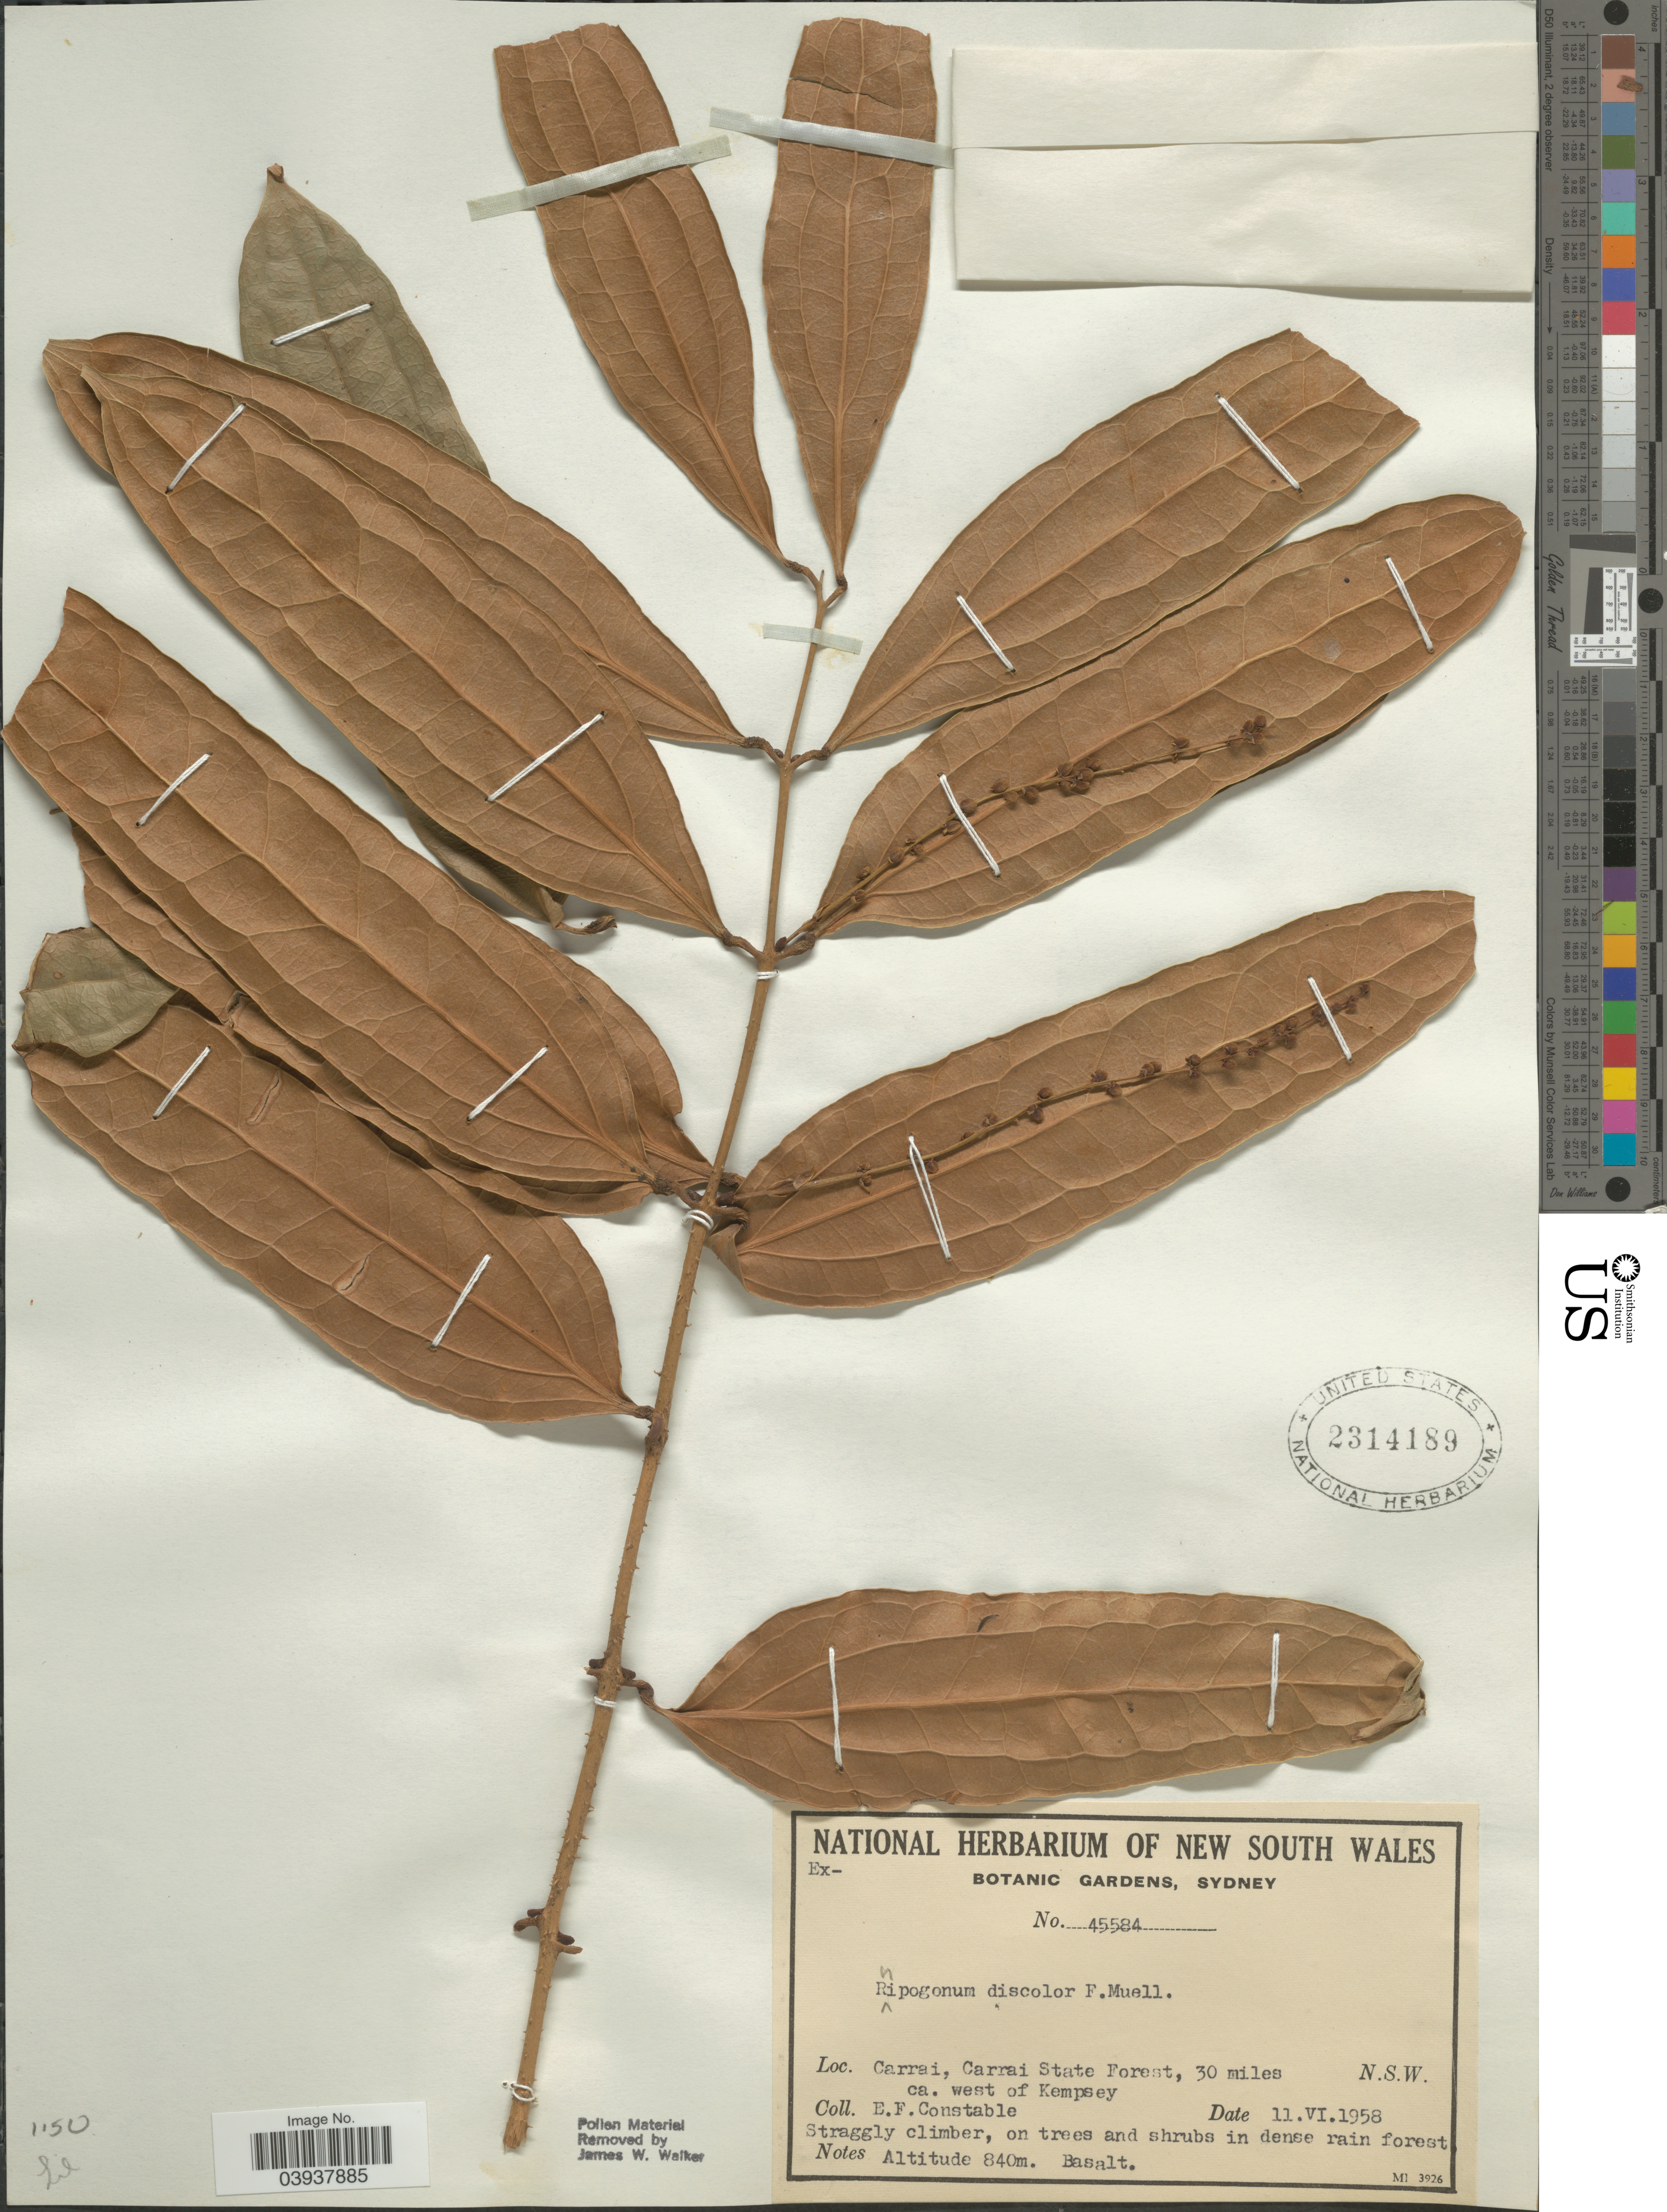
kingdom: Plantae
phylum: Tracheophyta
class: Liliopsida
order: Liliales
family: Ripogonaceae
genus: Rhipogonum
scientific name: Rhipogonum discolor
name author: F. Muell.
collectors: E. F. Constable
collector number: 45584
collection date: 1958-06-11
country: Australia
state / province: New South Wales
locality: Carrai, Carrai State Forest, 30 miles ca. west of Kempsey.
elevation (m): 840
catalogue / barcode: US 2314189